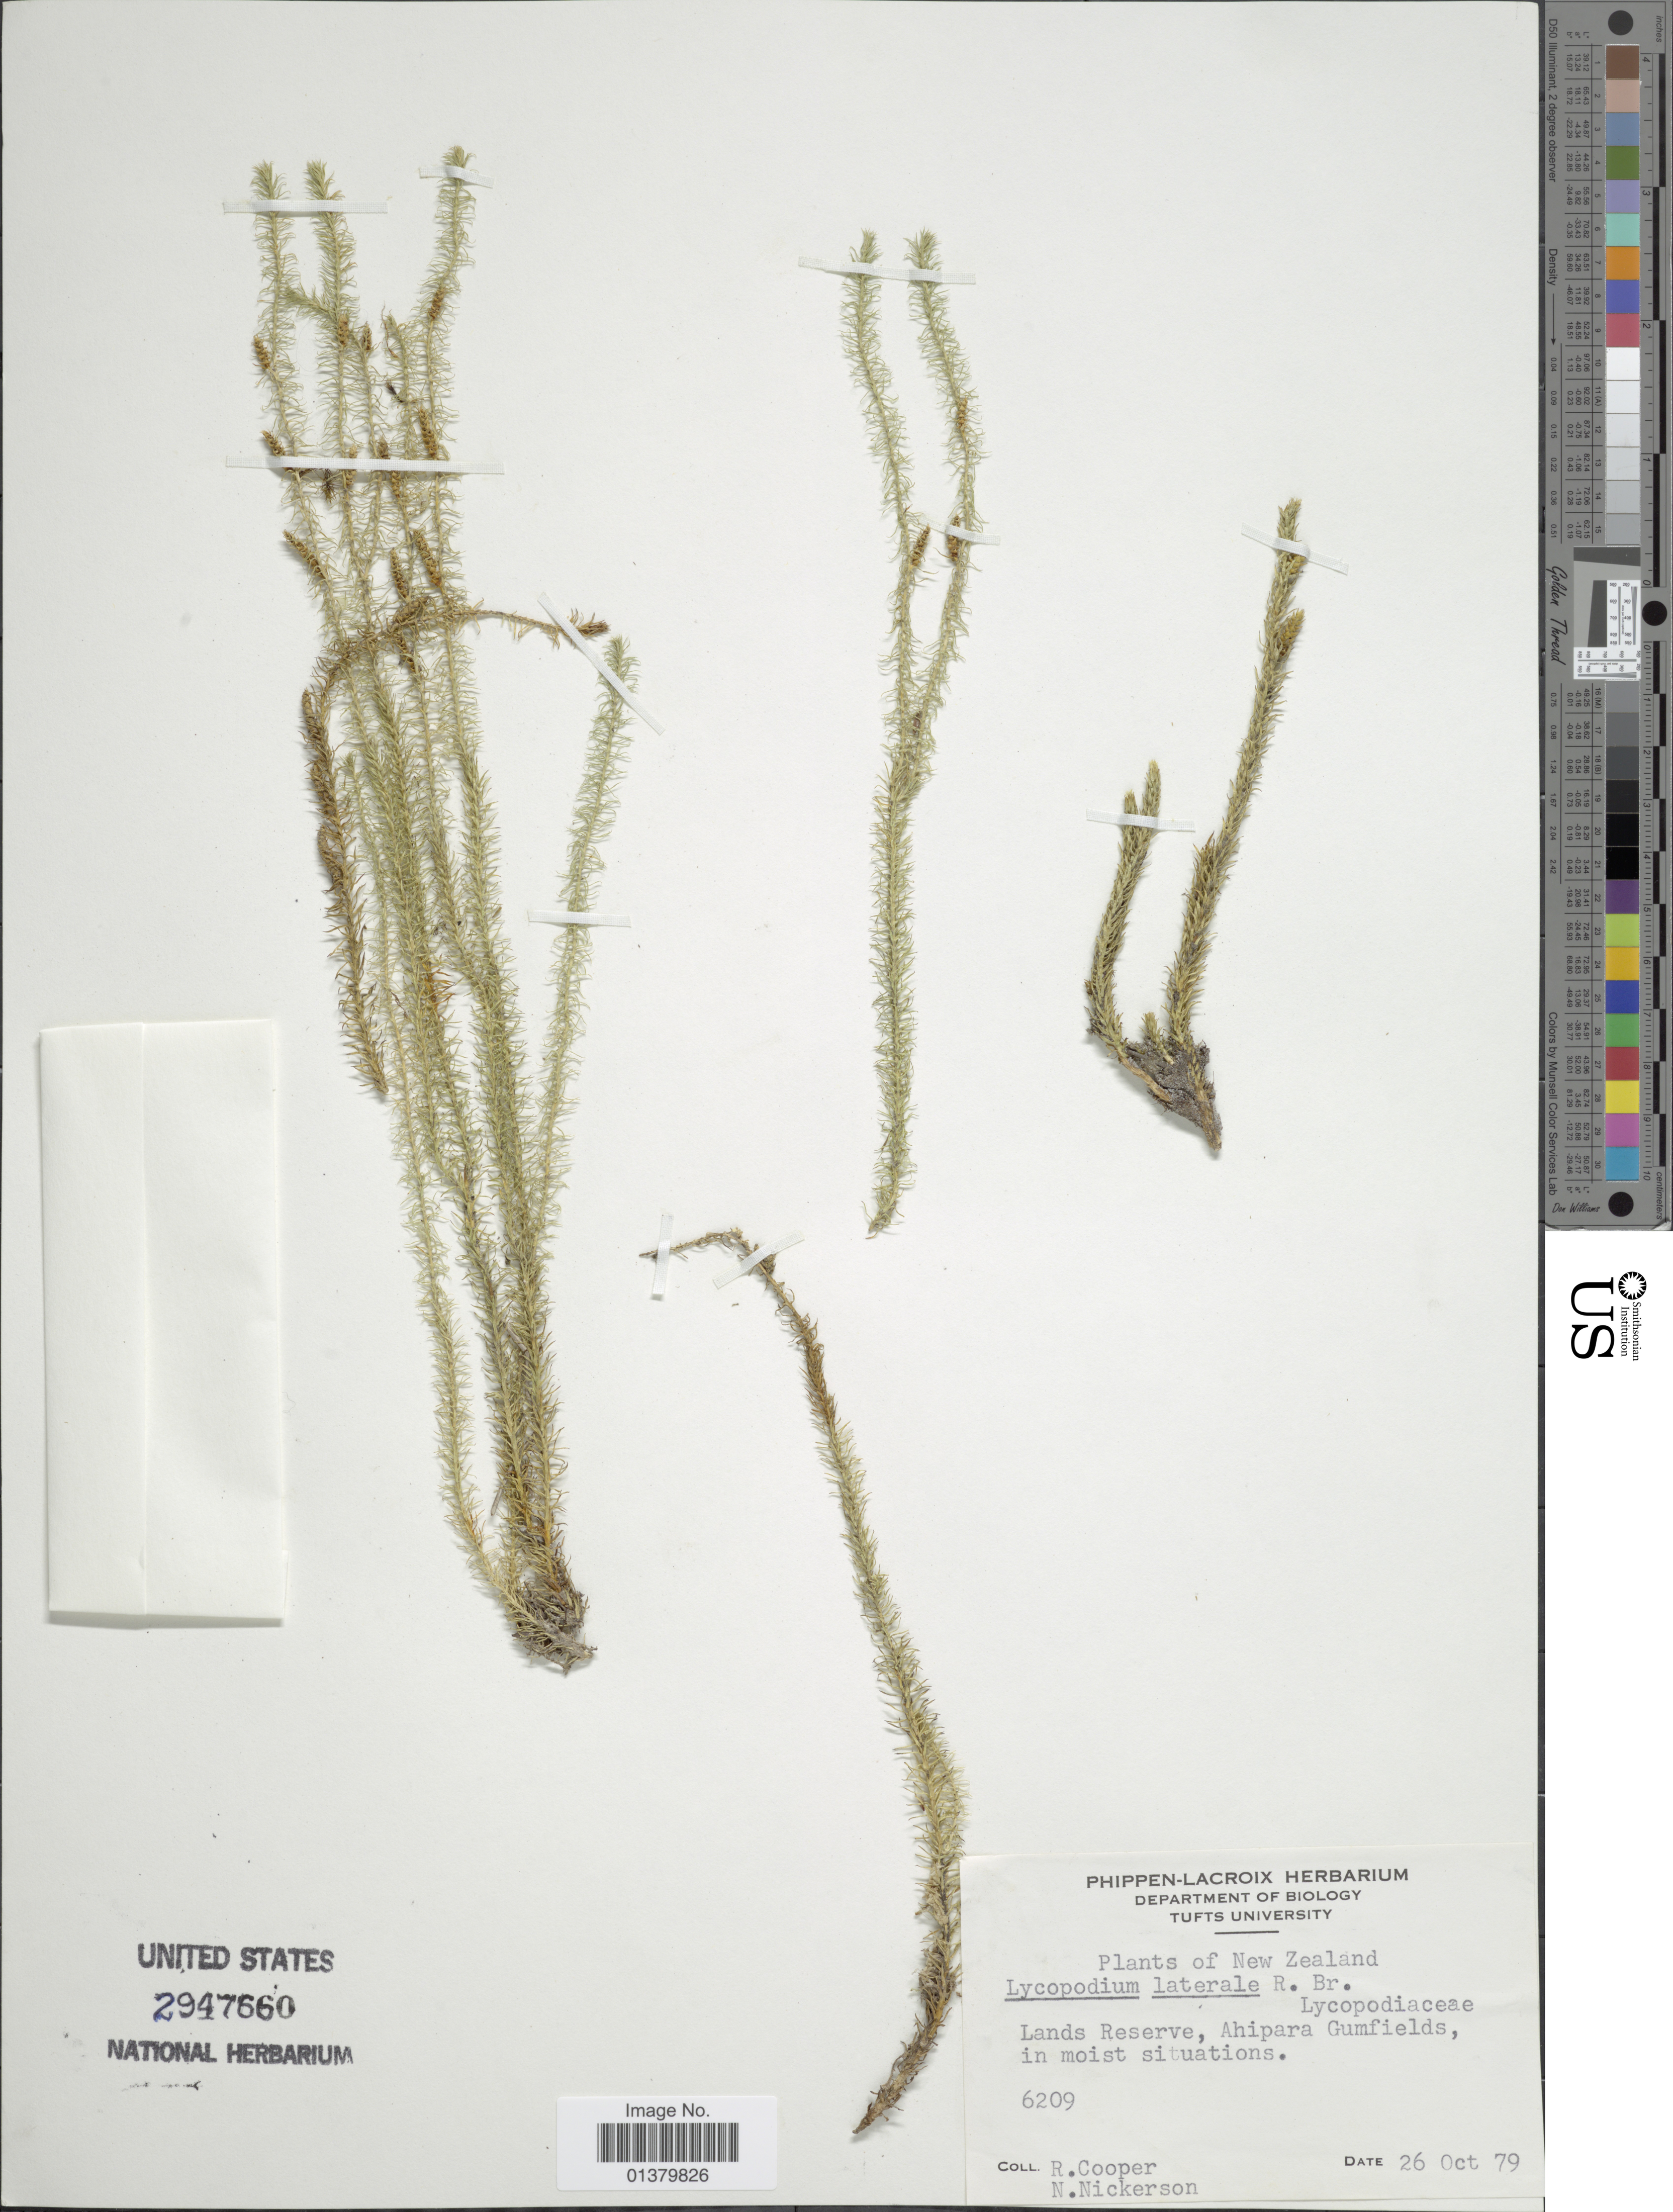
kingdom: Plantae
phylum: Tracheophyta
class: Lycopodiopsida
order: Lycopodiales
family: Lycopodiaceae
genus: Lateristachys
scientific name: Lateristachys lateralis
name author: (R. Br.) Holub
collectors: R. Cooper & N. Nickerson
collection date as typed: Transcribed d/m/y: 26/10/79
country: New Zealand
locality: Lands Reserve, Ahpara Gumfields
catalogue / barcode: US 2947660